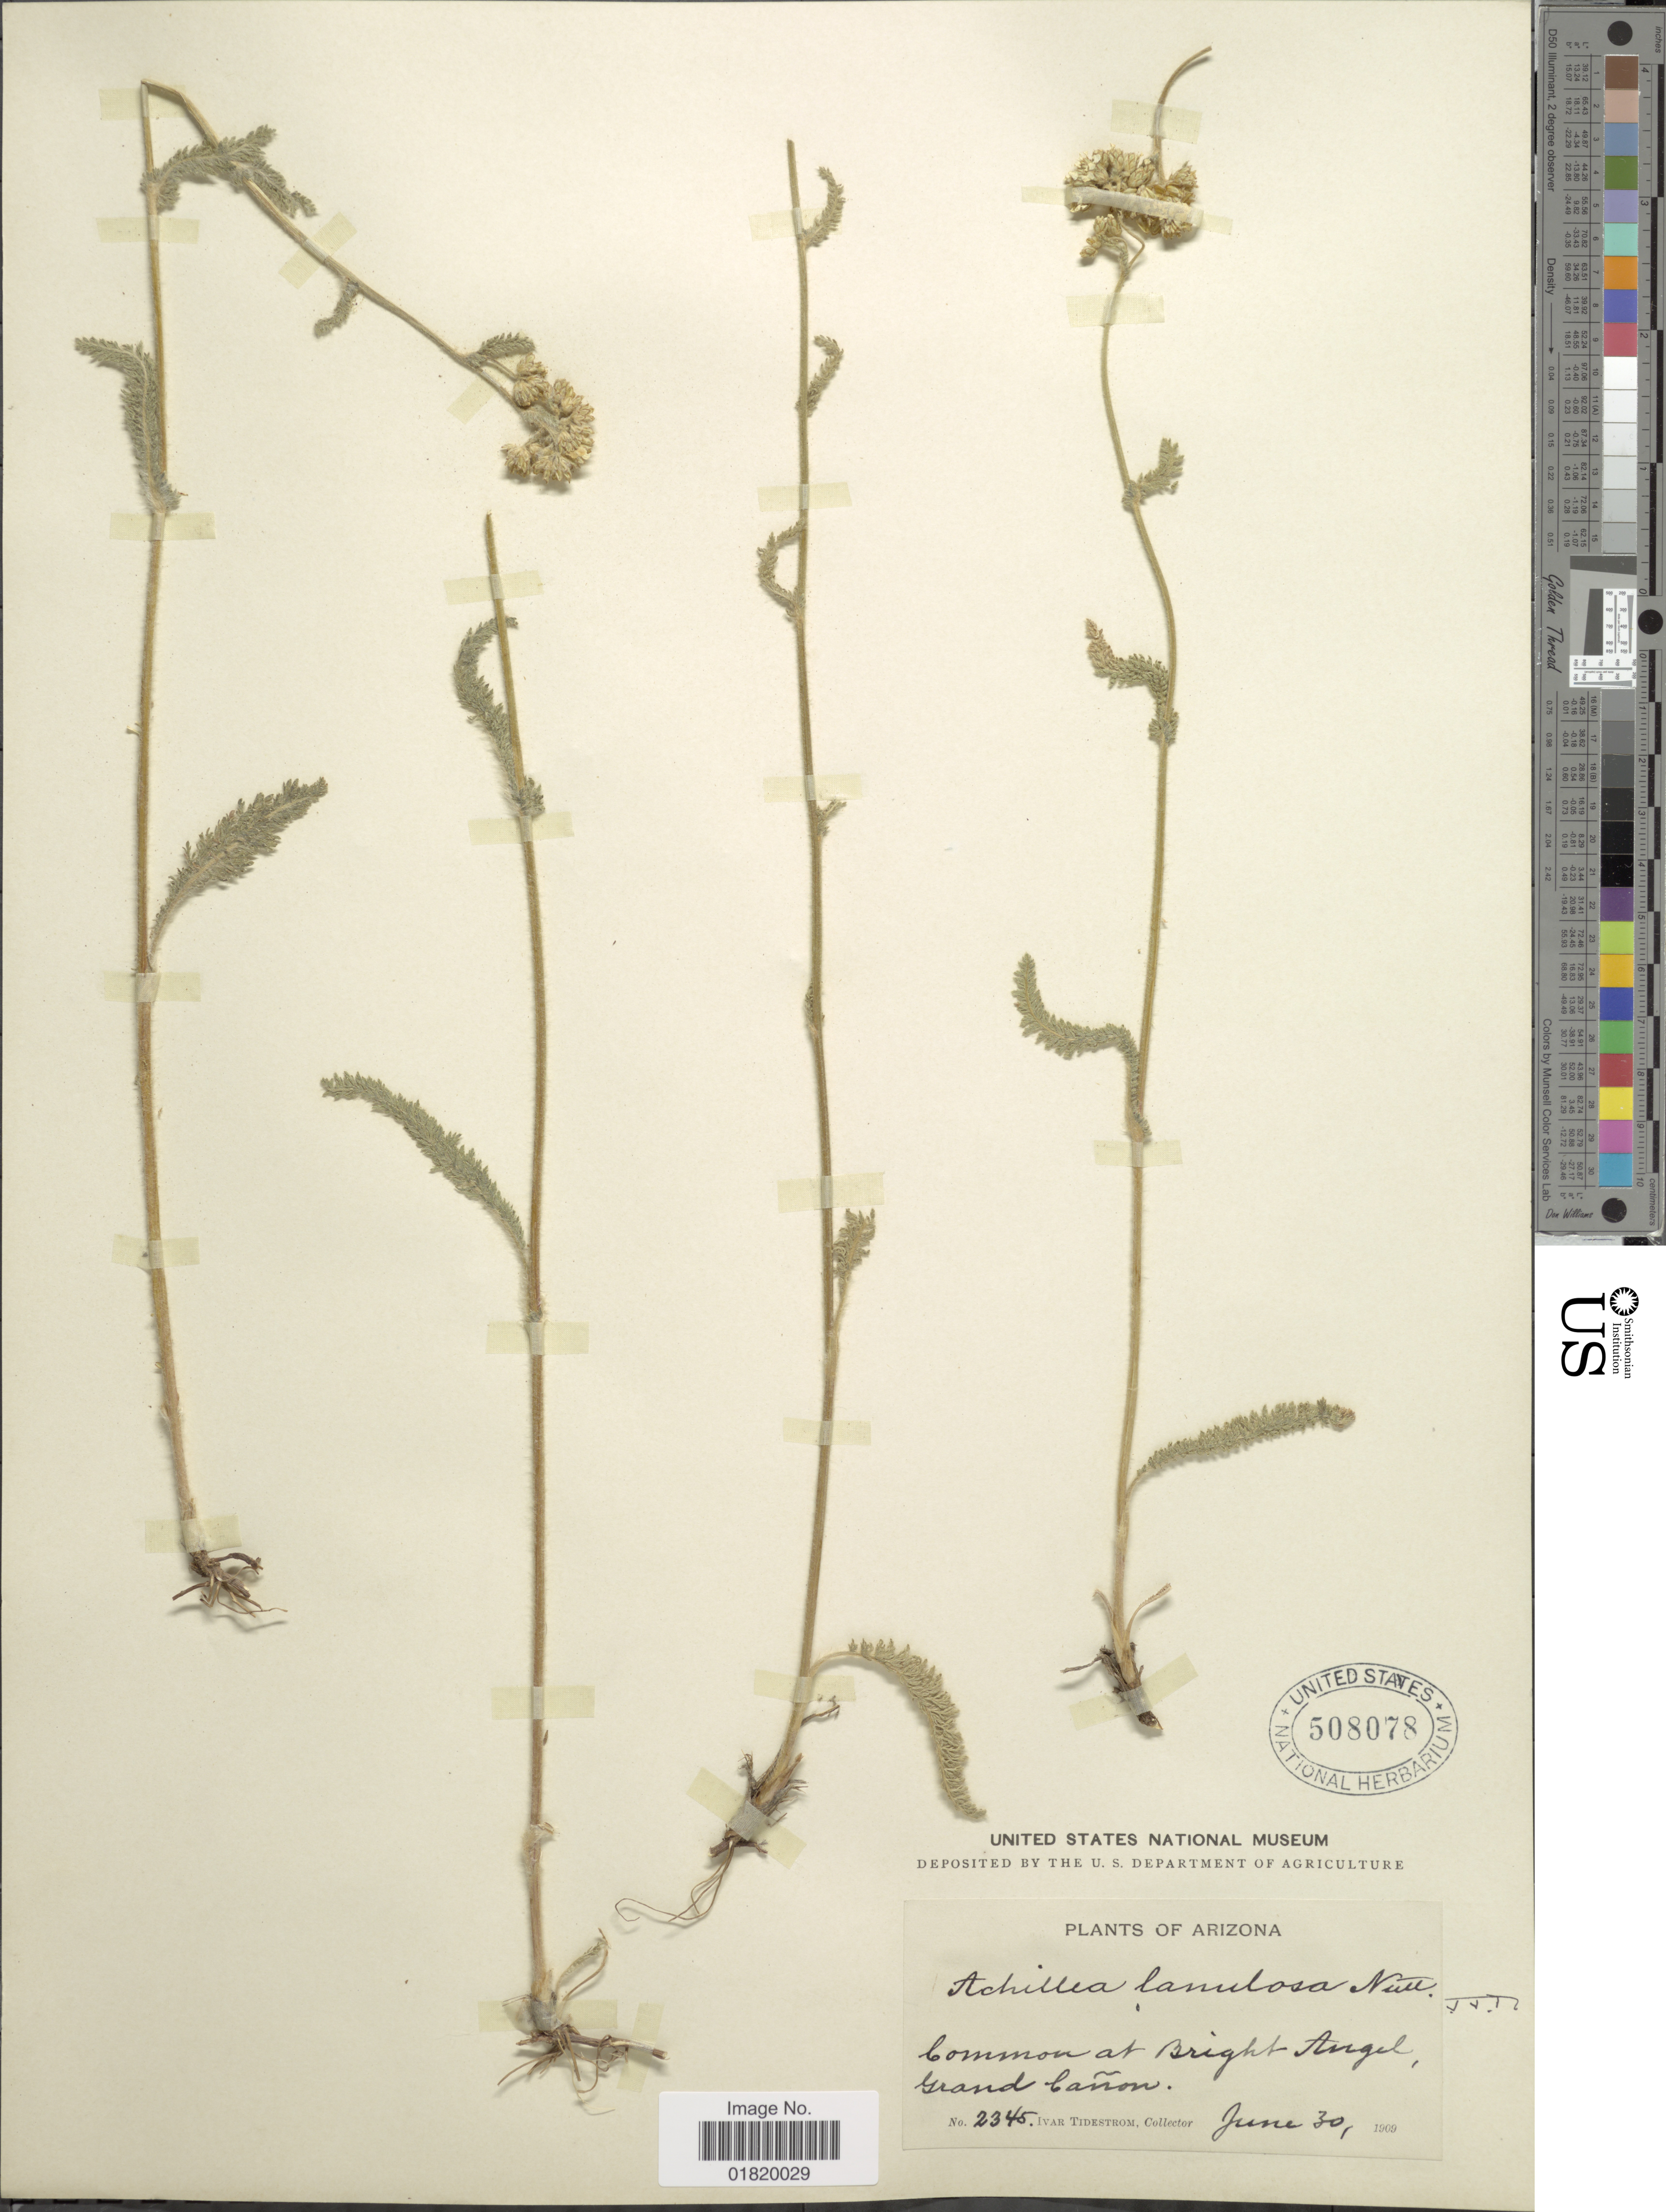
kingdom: Plantae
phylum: Tracheophyta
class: Magnoliopsida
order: Asterales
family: Asteraceae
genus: Achillea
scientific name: Achillea lanulosa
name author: Nutt.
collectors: I. F. Tidestrom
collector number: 2345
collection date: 1909-06-30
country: United States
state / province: Arizona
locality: Bright Angel, Grand Cañon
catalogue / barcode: US 508078